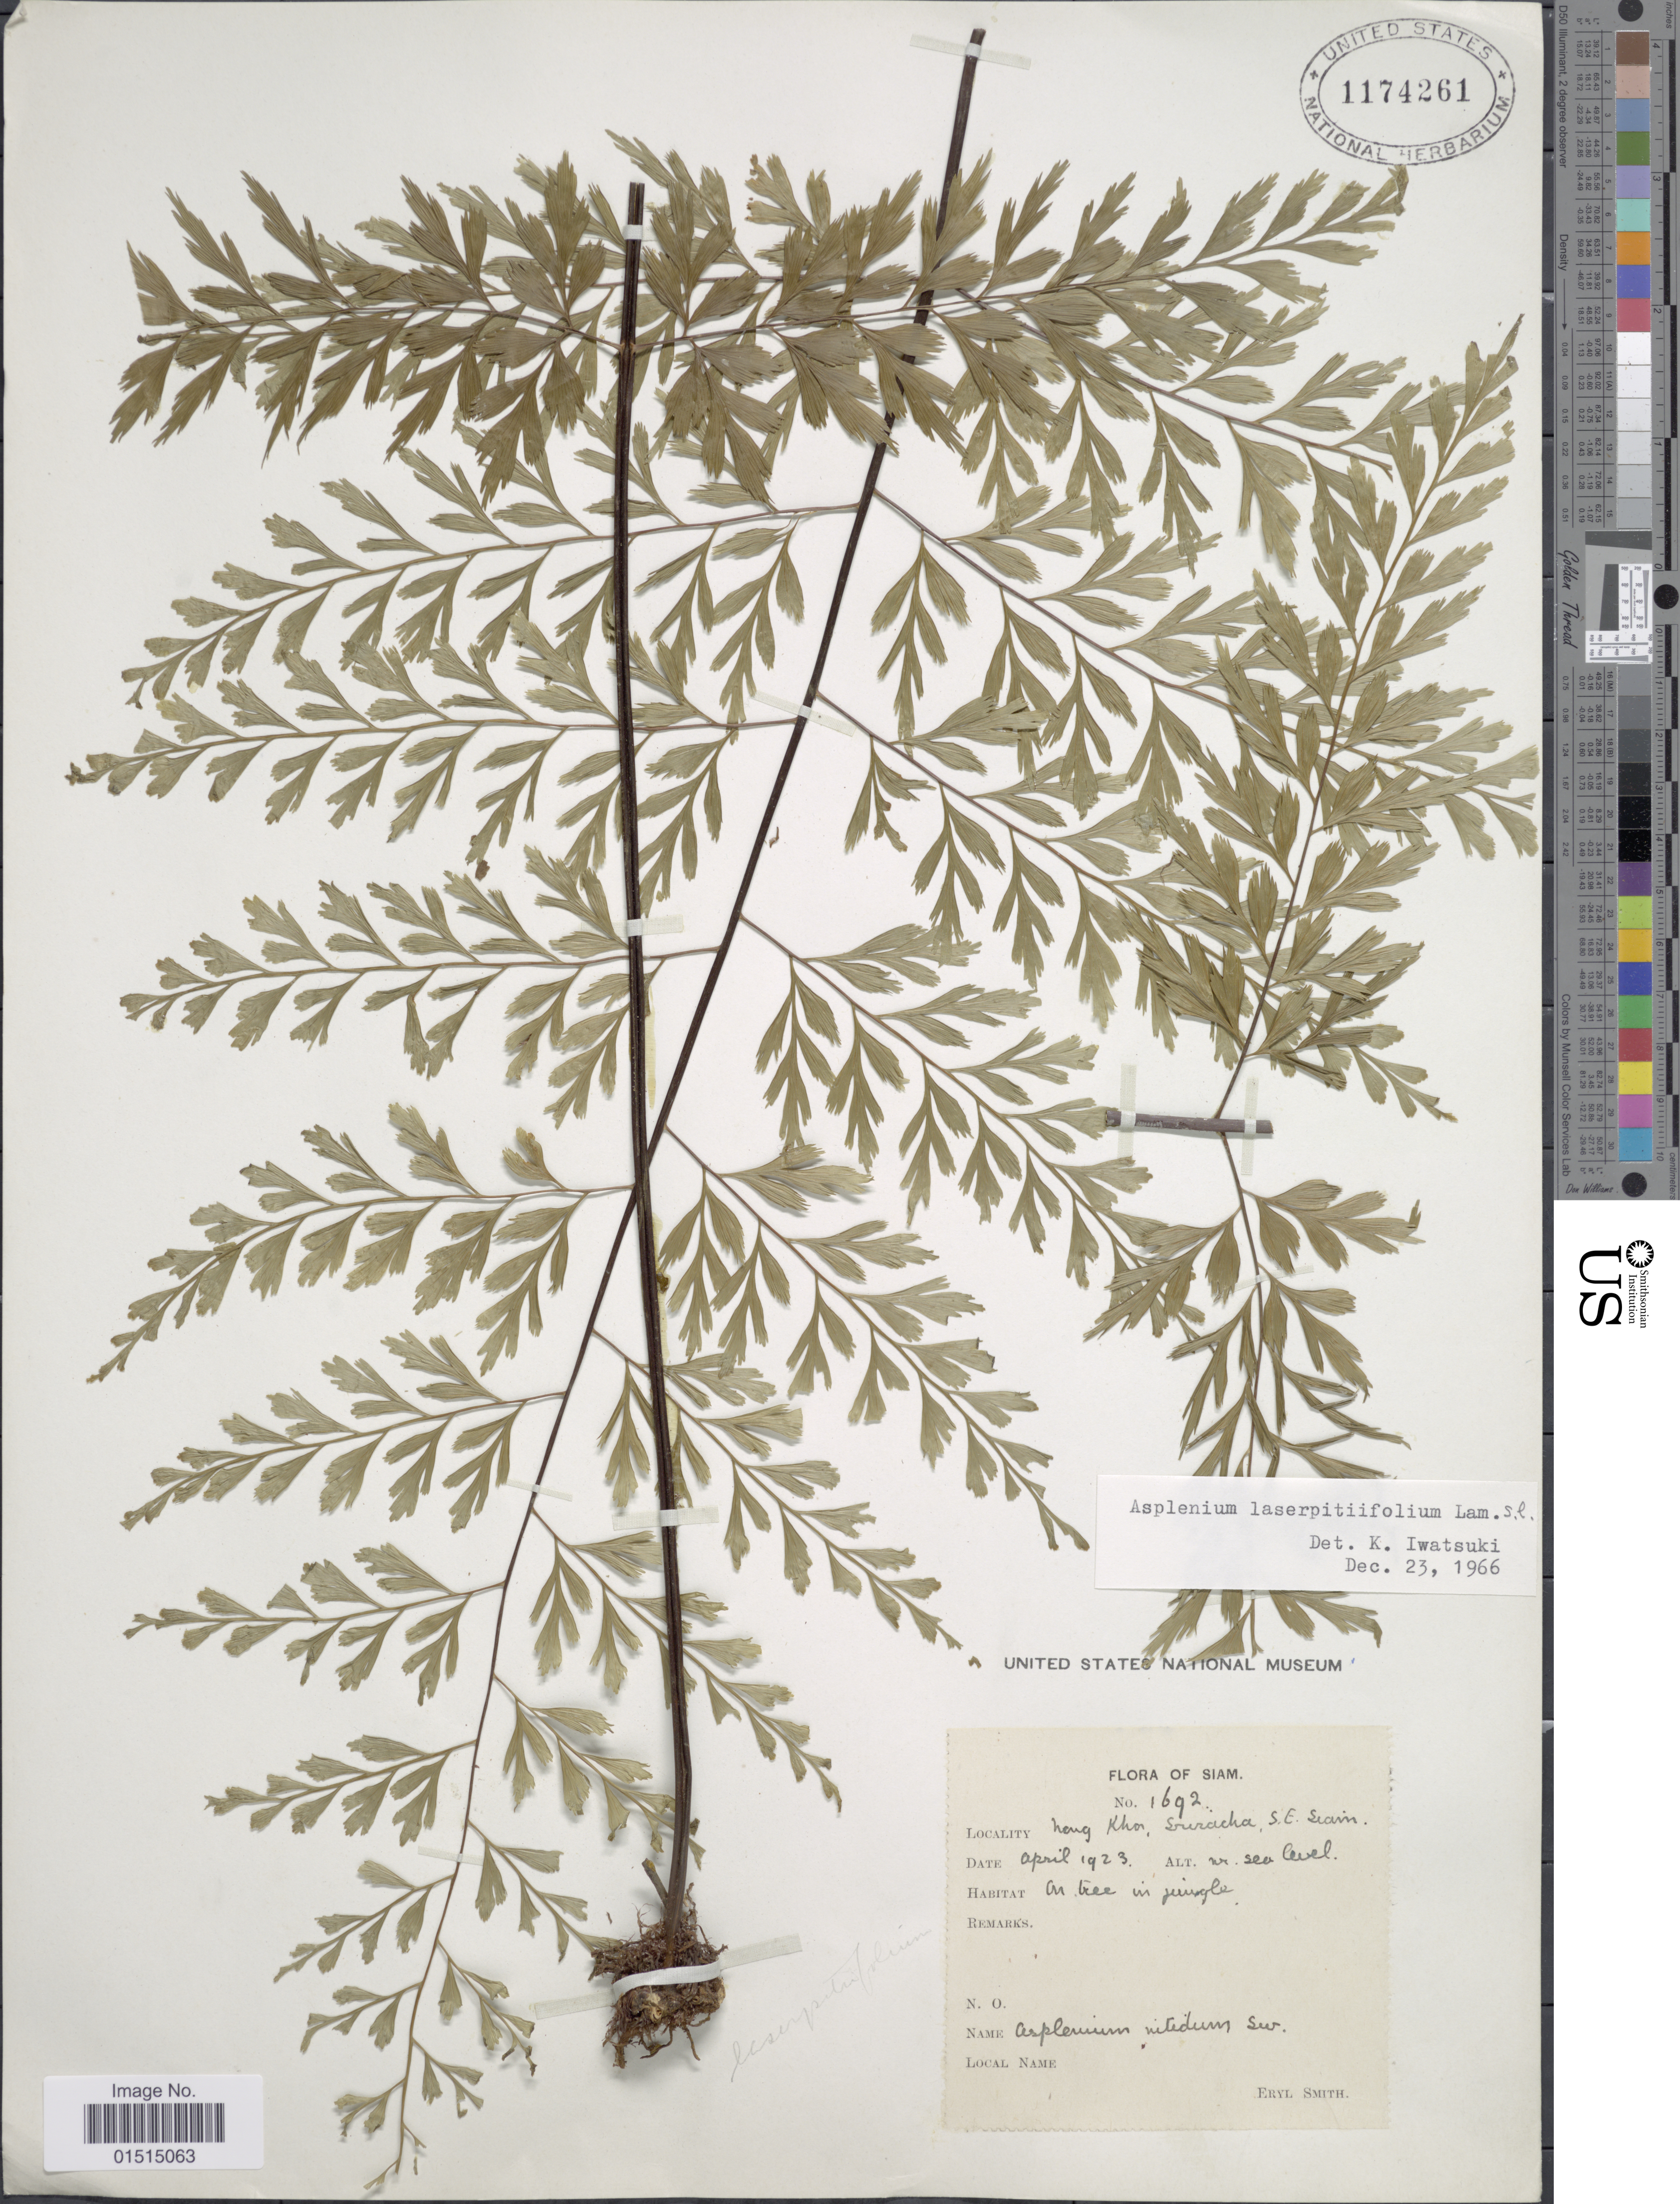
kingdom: Plantae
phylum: Tracheophyta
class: Polypodiopsida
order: Polypodiales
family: Aspleniaceae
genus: Asplenium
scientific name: Asplenium neolaserpitiifolium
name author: Tardieu & Ching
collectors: C. E. Smith Jr.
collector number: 1692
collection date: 1923-04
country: Thailand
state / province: Chon Buri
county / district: Sriracha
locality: Siam, Nong Khor, S.E. Siam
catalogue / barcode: US 1174261